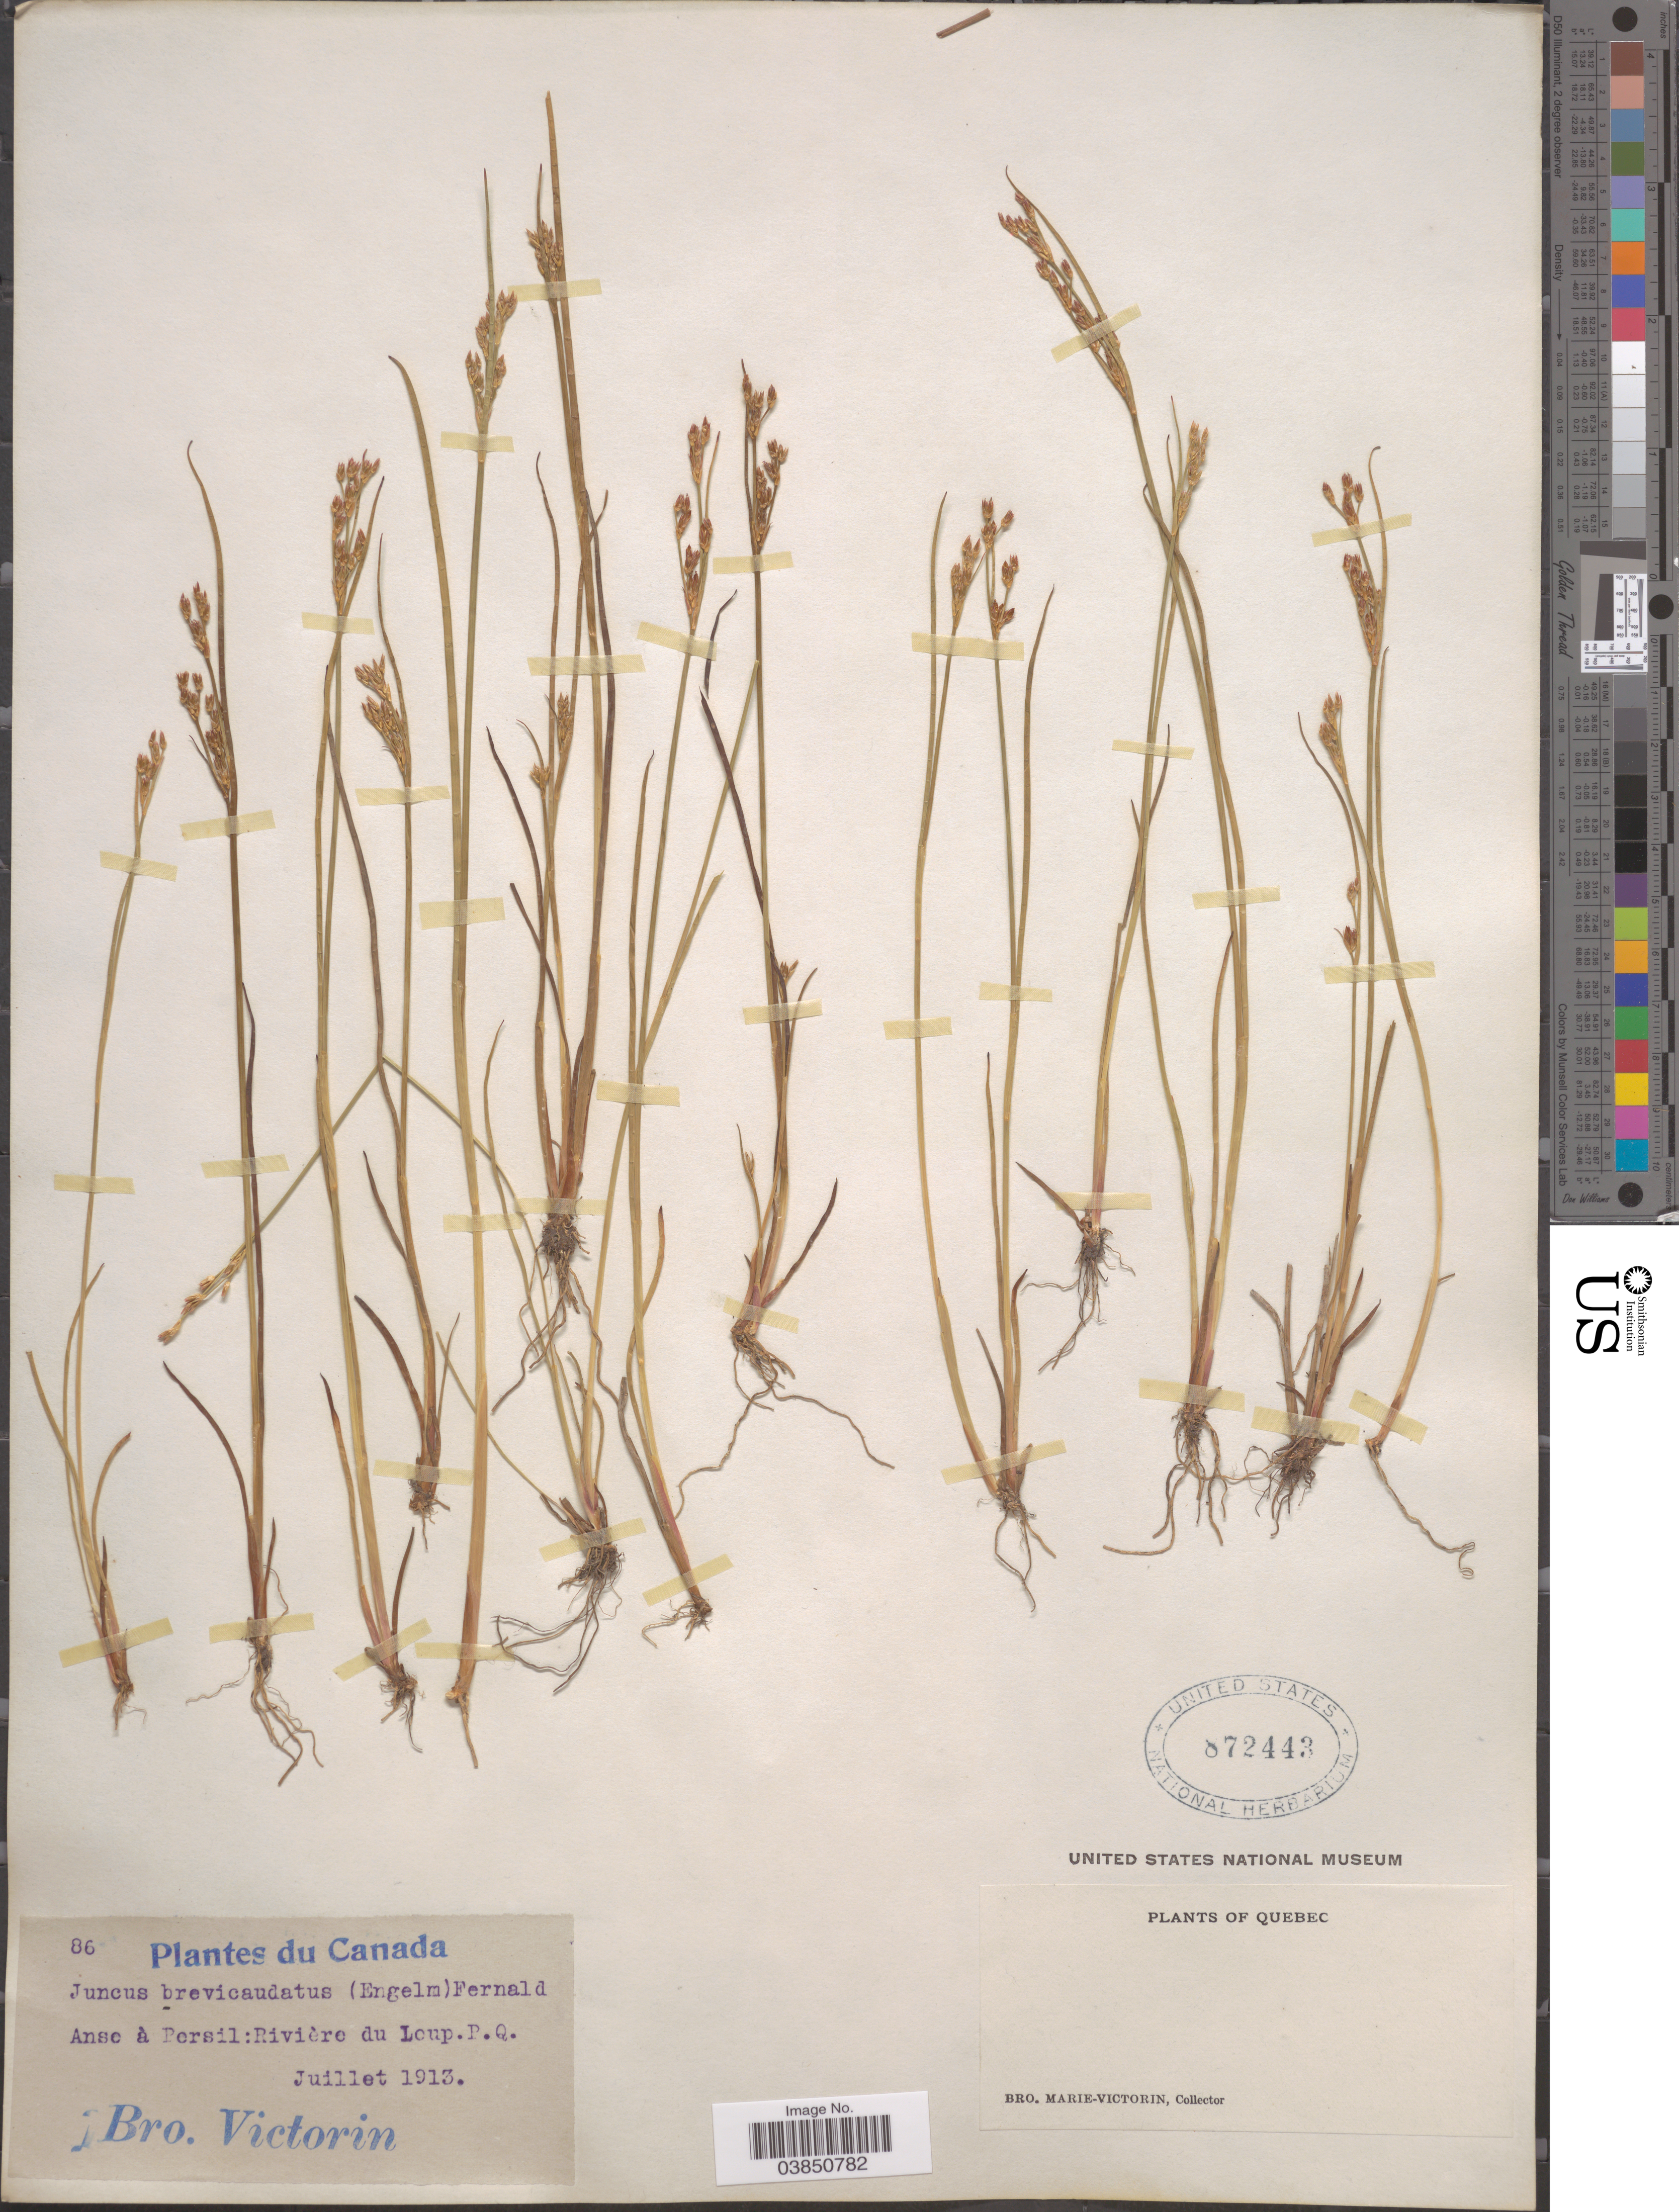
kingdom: Plantae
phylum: Tracheophyta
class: Liliopsida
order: Poales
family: Juncaceae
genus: Juncus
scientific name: Juncus brevicaudatus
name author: (Engelm.) Fernald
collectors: Fr. Marie-Victorin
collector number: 86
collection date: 1913-07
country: Canada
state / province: Quebec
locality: Ansc à Persil: Rivière du Leup. P.Q.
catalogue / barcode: US 872443